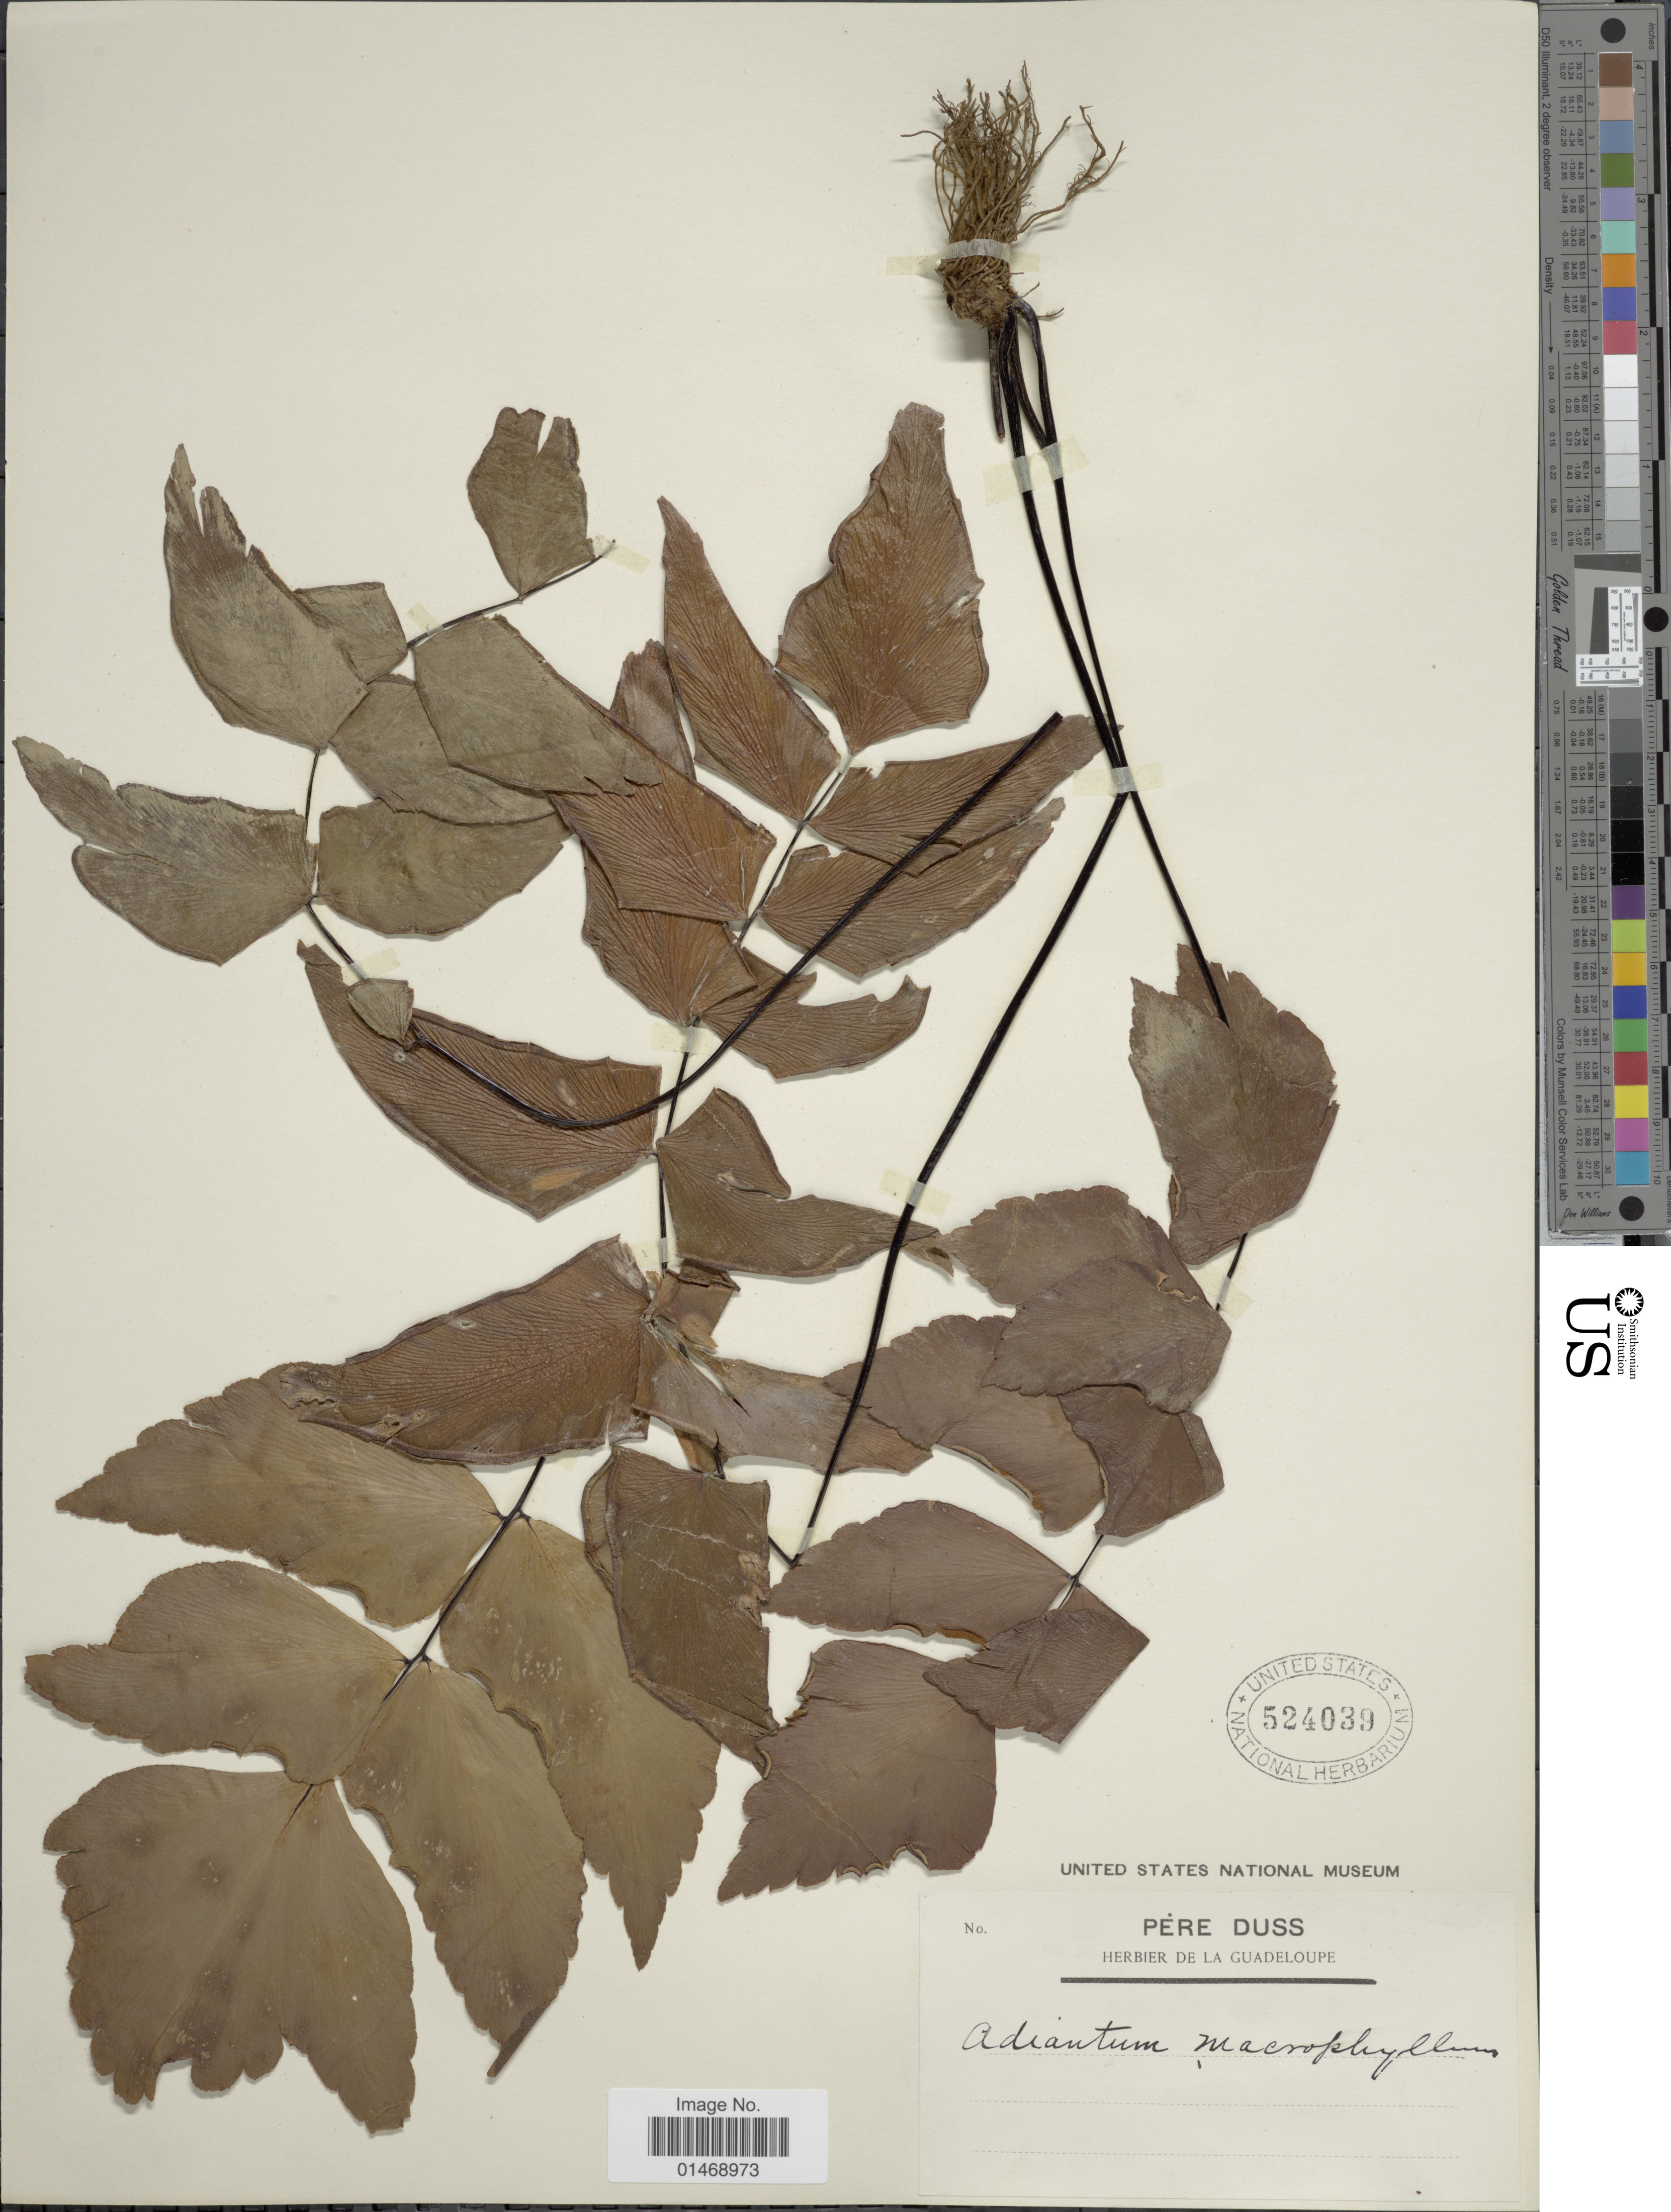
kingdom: Plantae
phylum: Tracheophyta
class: Polypodiopsida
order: Polypodiales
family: Pteridaceae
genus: Adiantum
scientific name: Adiantum macrophyllum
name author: Sw.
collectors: Père Duss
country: Guadeloupe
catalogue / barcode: US 524039